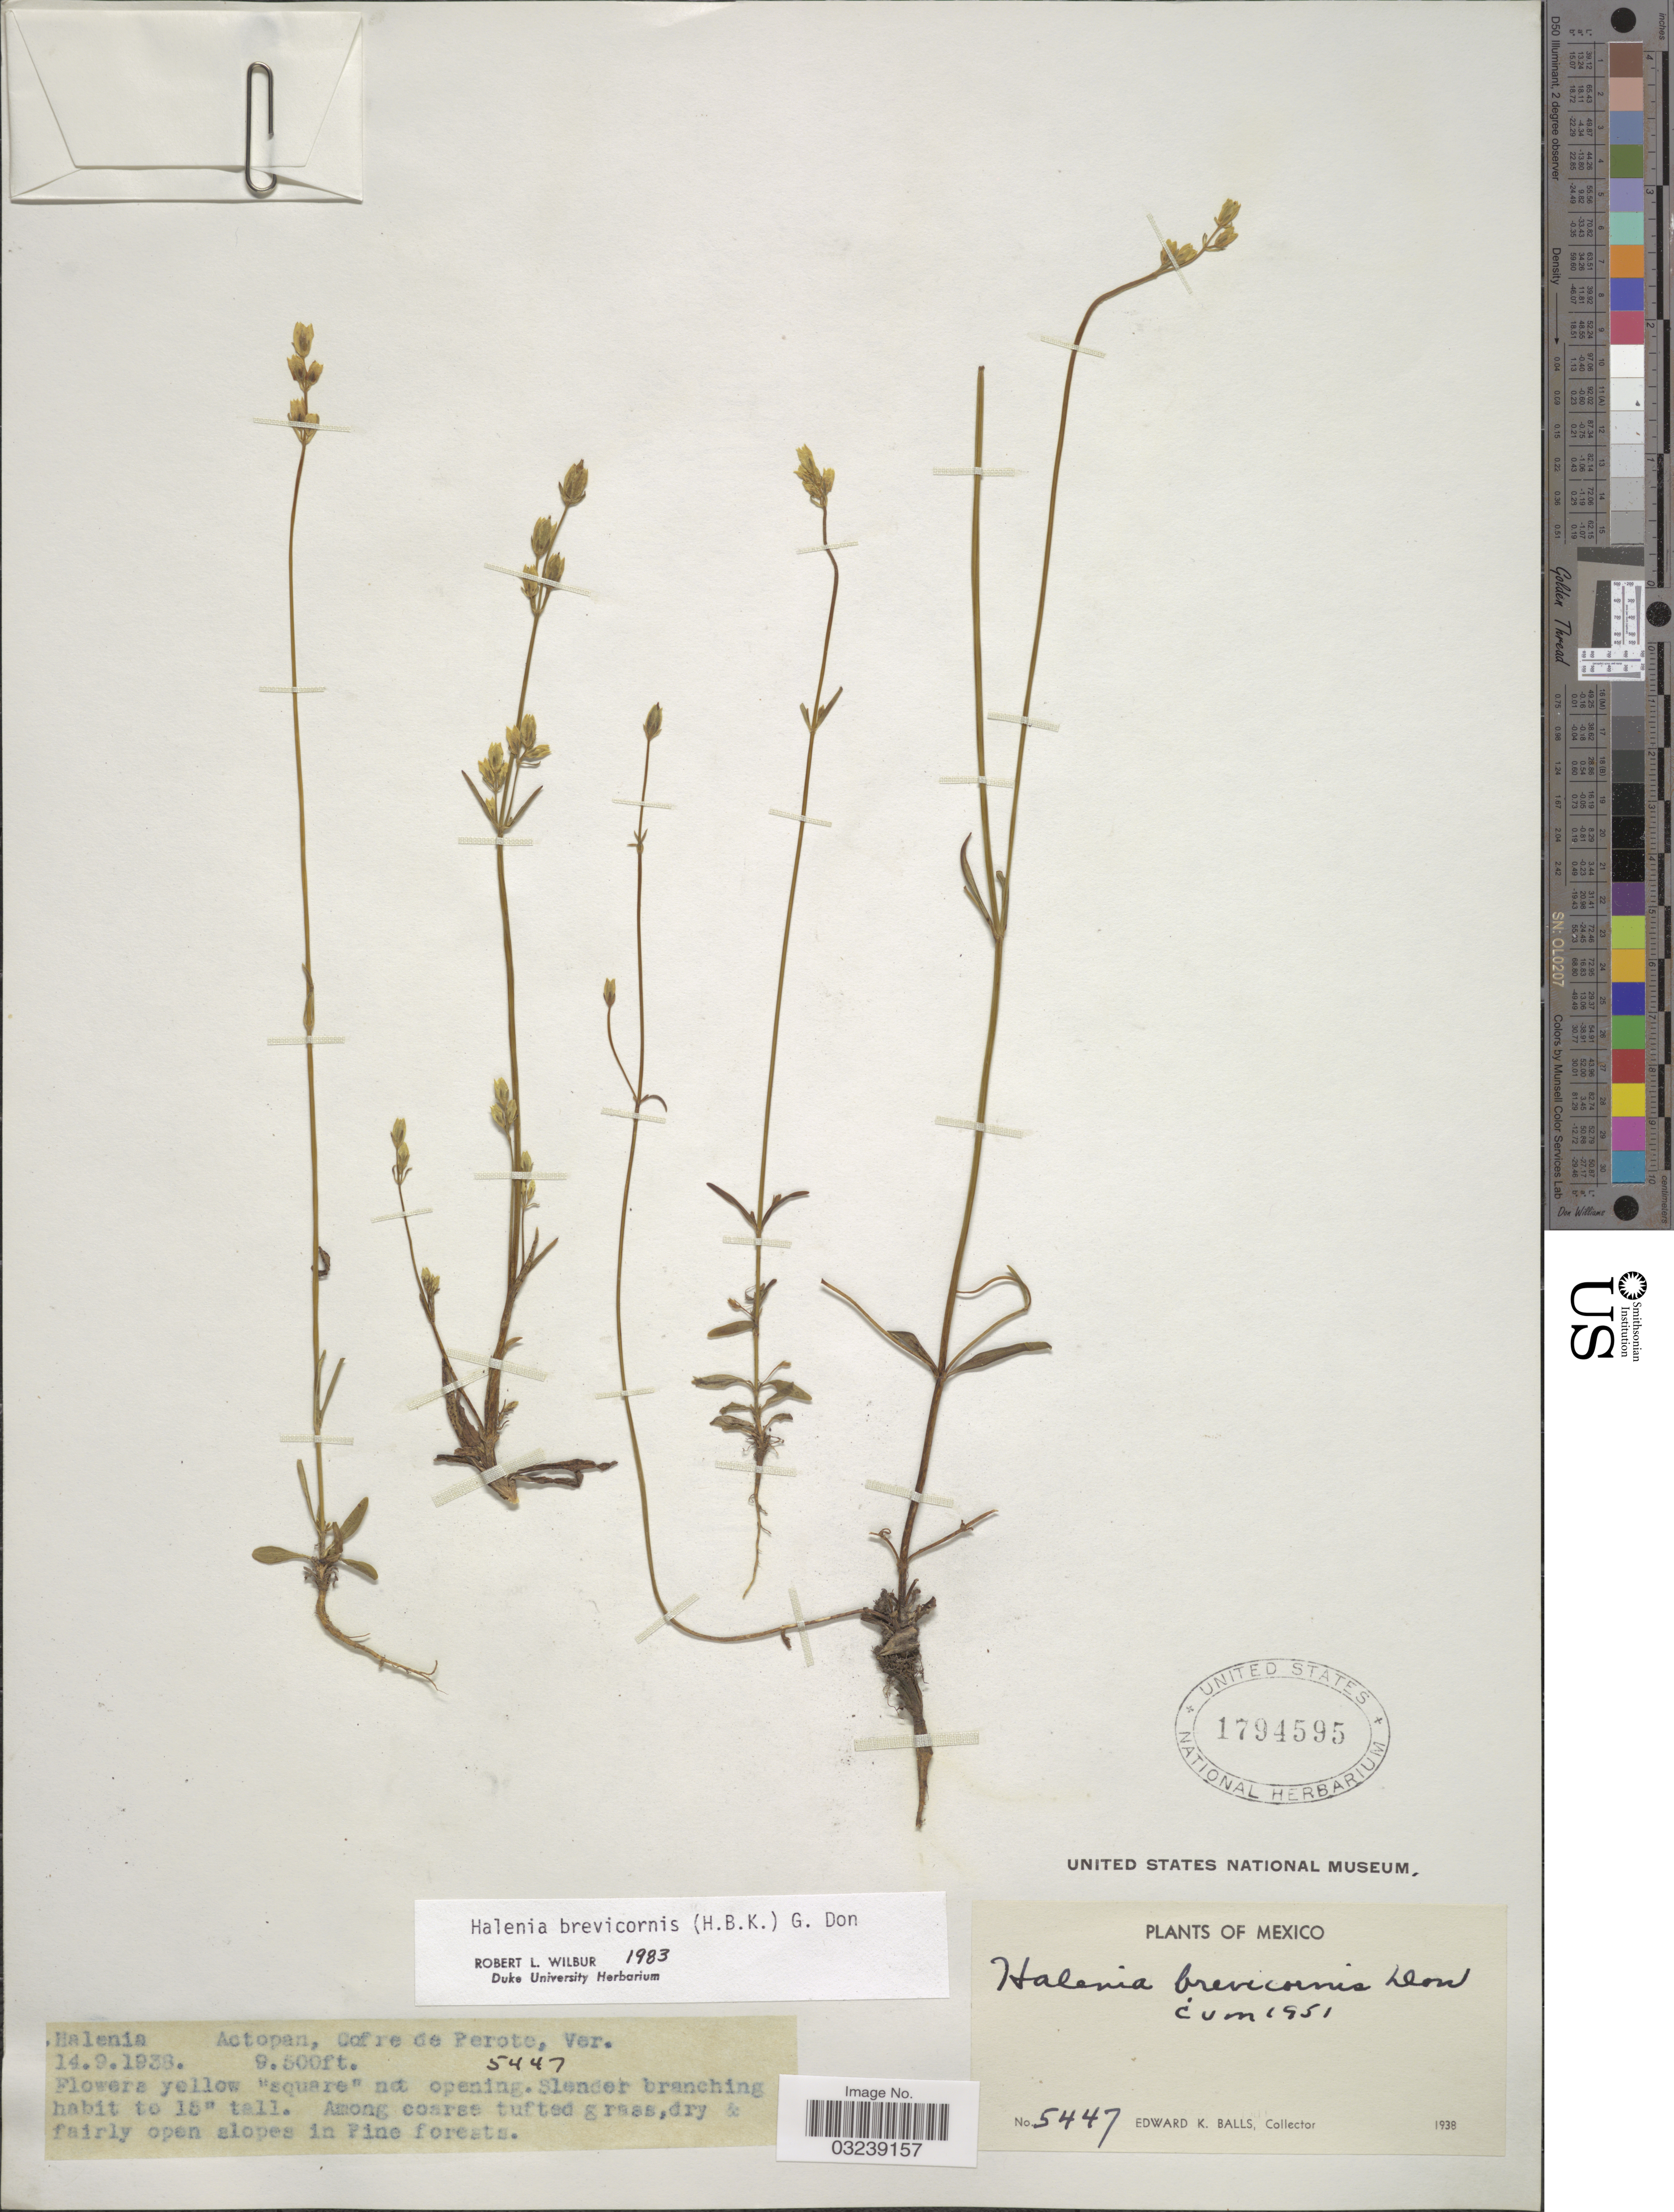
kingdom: Plantae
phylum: Tracheophyta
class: Magnoliopsida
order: Gentianales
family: Gentianaceae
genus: Halenia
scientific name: Halenia brevicornis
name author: (Kunth) G. Don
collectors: E. K. Balls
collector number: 5447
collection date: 1938-09-14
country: Mexico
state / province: Veracruz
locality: Actopan, Cofre de Perote, Ver.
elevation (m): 2896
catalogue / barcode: US 1794595